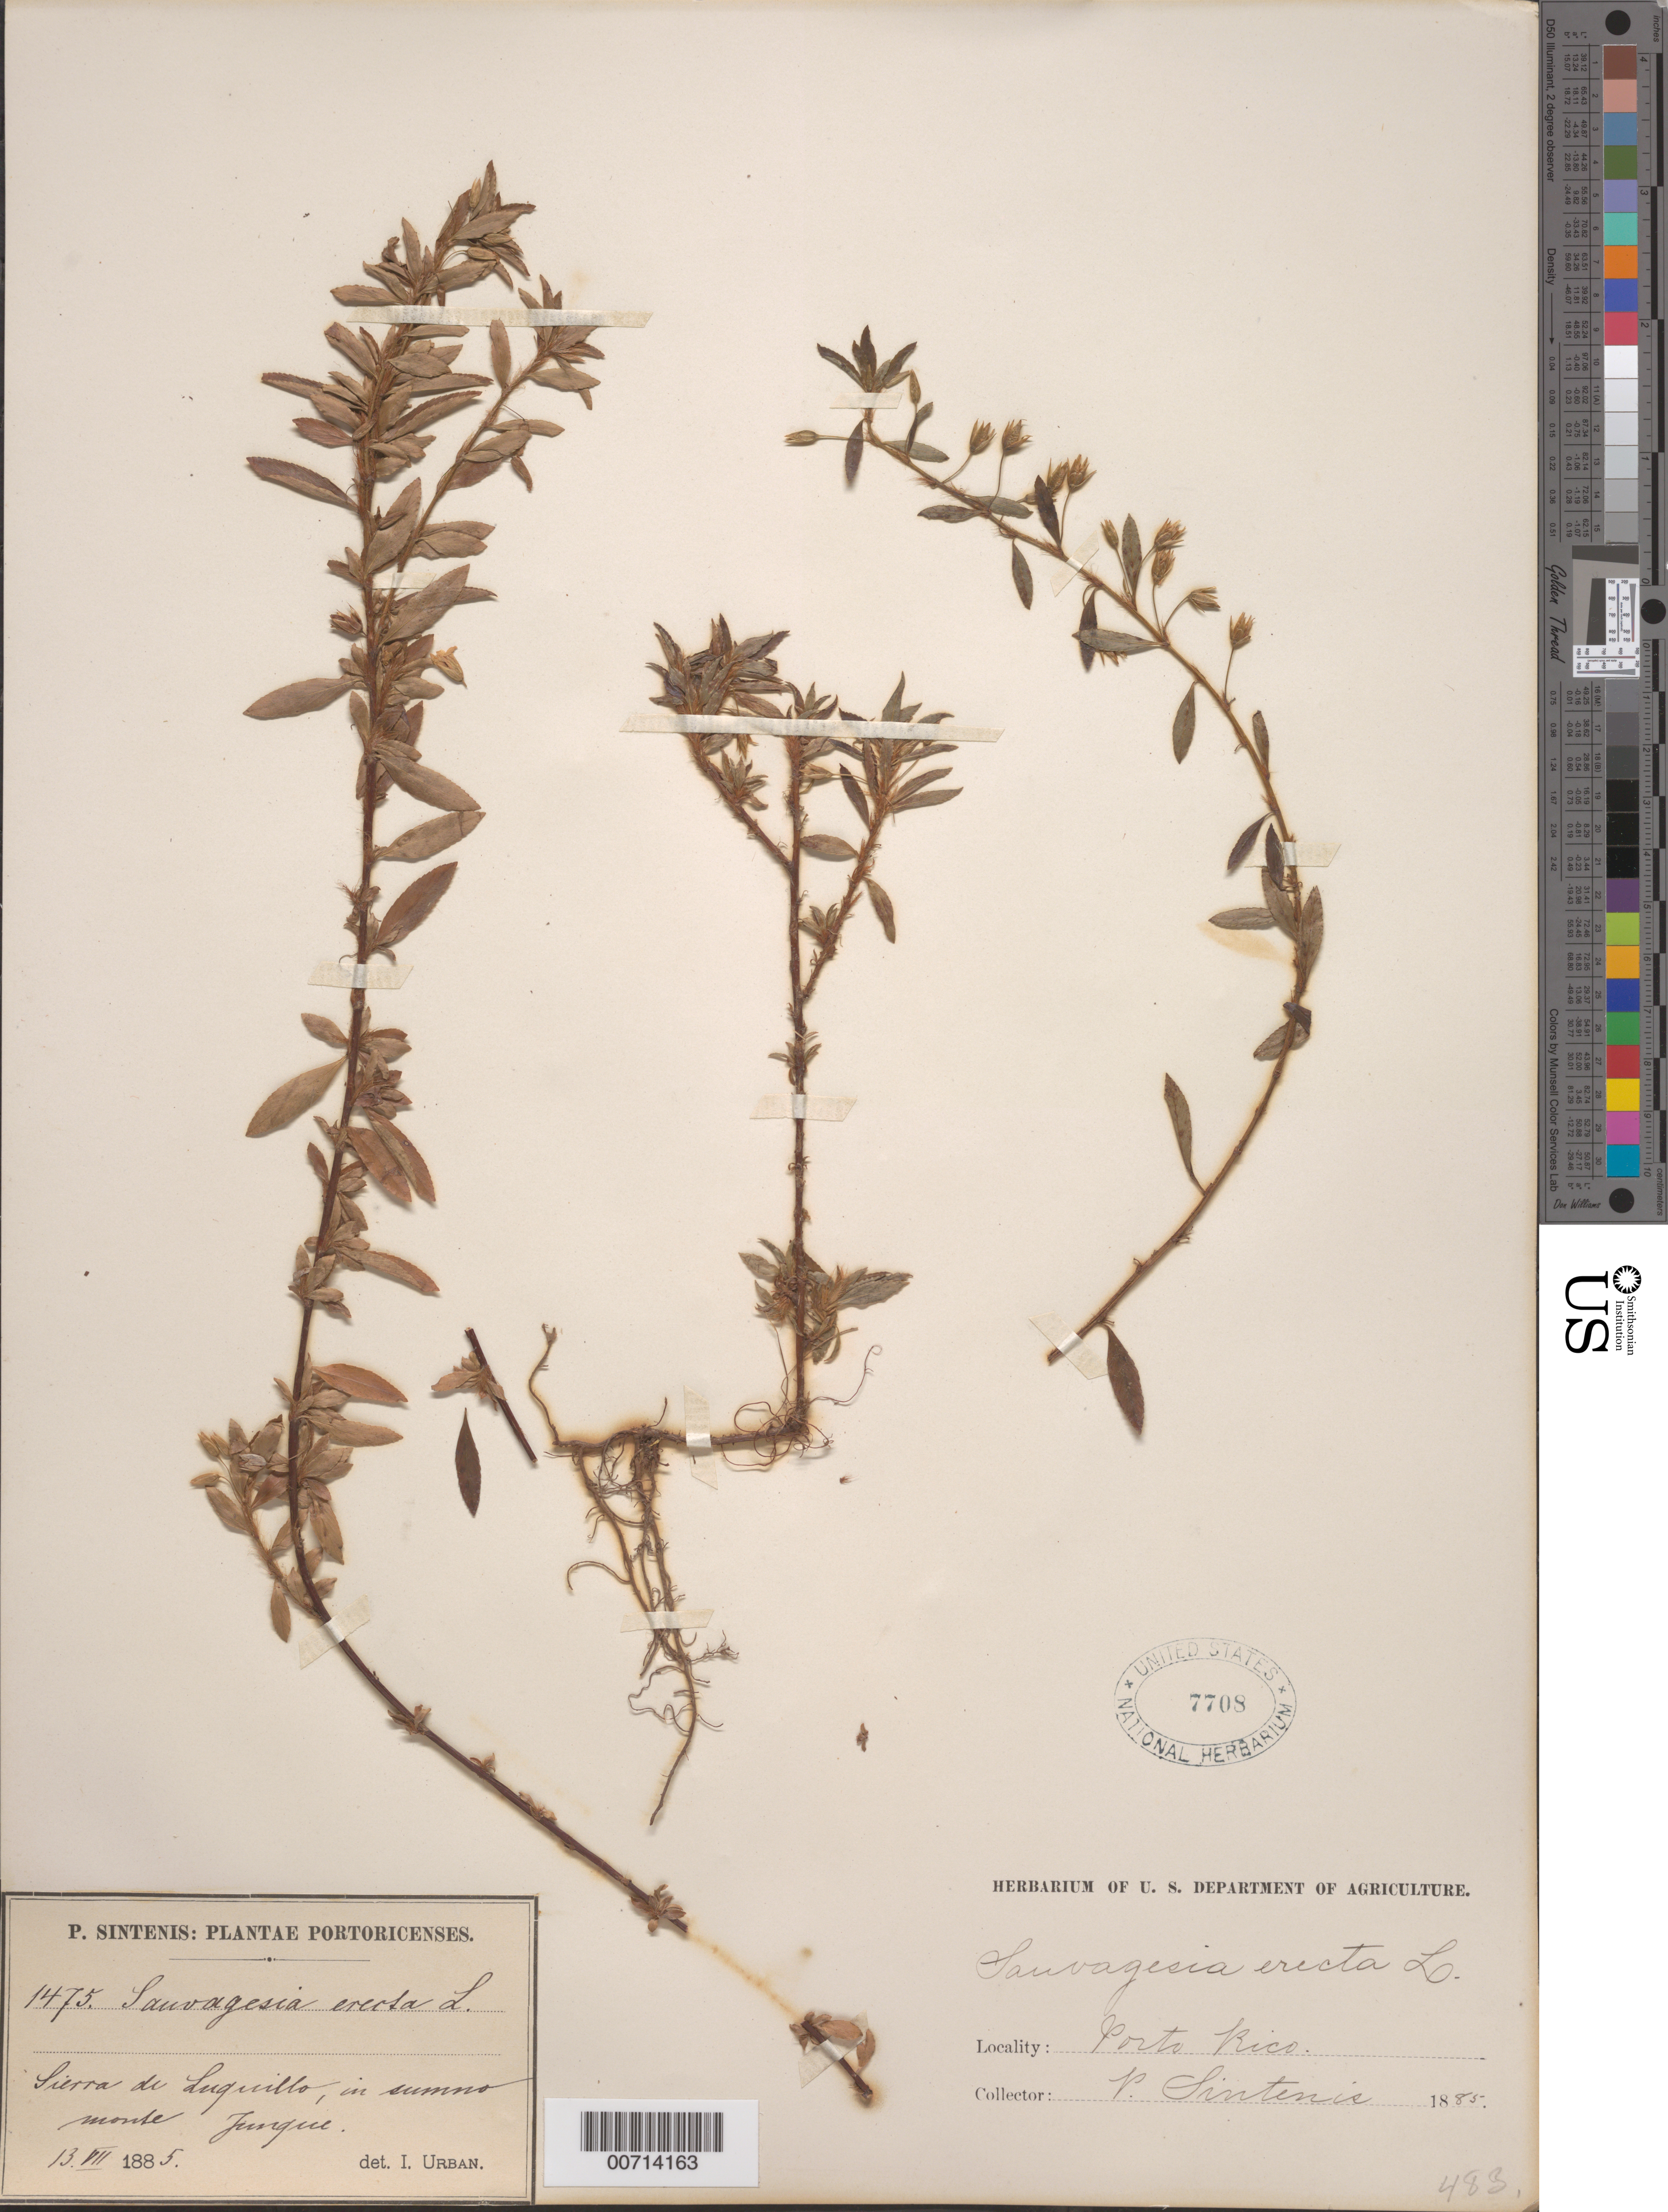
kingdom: Plantae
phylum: Tracheophyta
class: Magnoliopsida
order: Malpighiales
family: Ochnaceae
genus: Sauvagesia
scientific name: Sauvagesia erecta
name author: L.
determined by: Urban, Ignatz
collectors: P. Sintenis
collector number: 1475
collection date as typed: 13 Jul 1885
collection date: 1885-07-13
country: Puerto Rico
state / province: Luquillo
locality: Sierra de Luquillo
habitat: In sumno Monte Junque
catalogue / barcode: US 7708